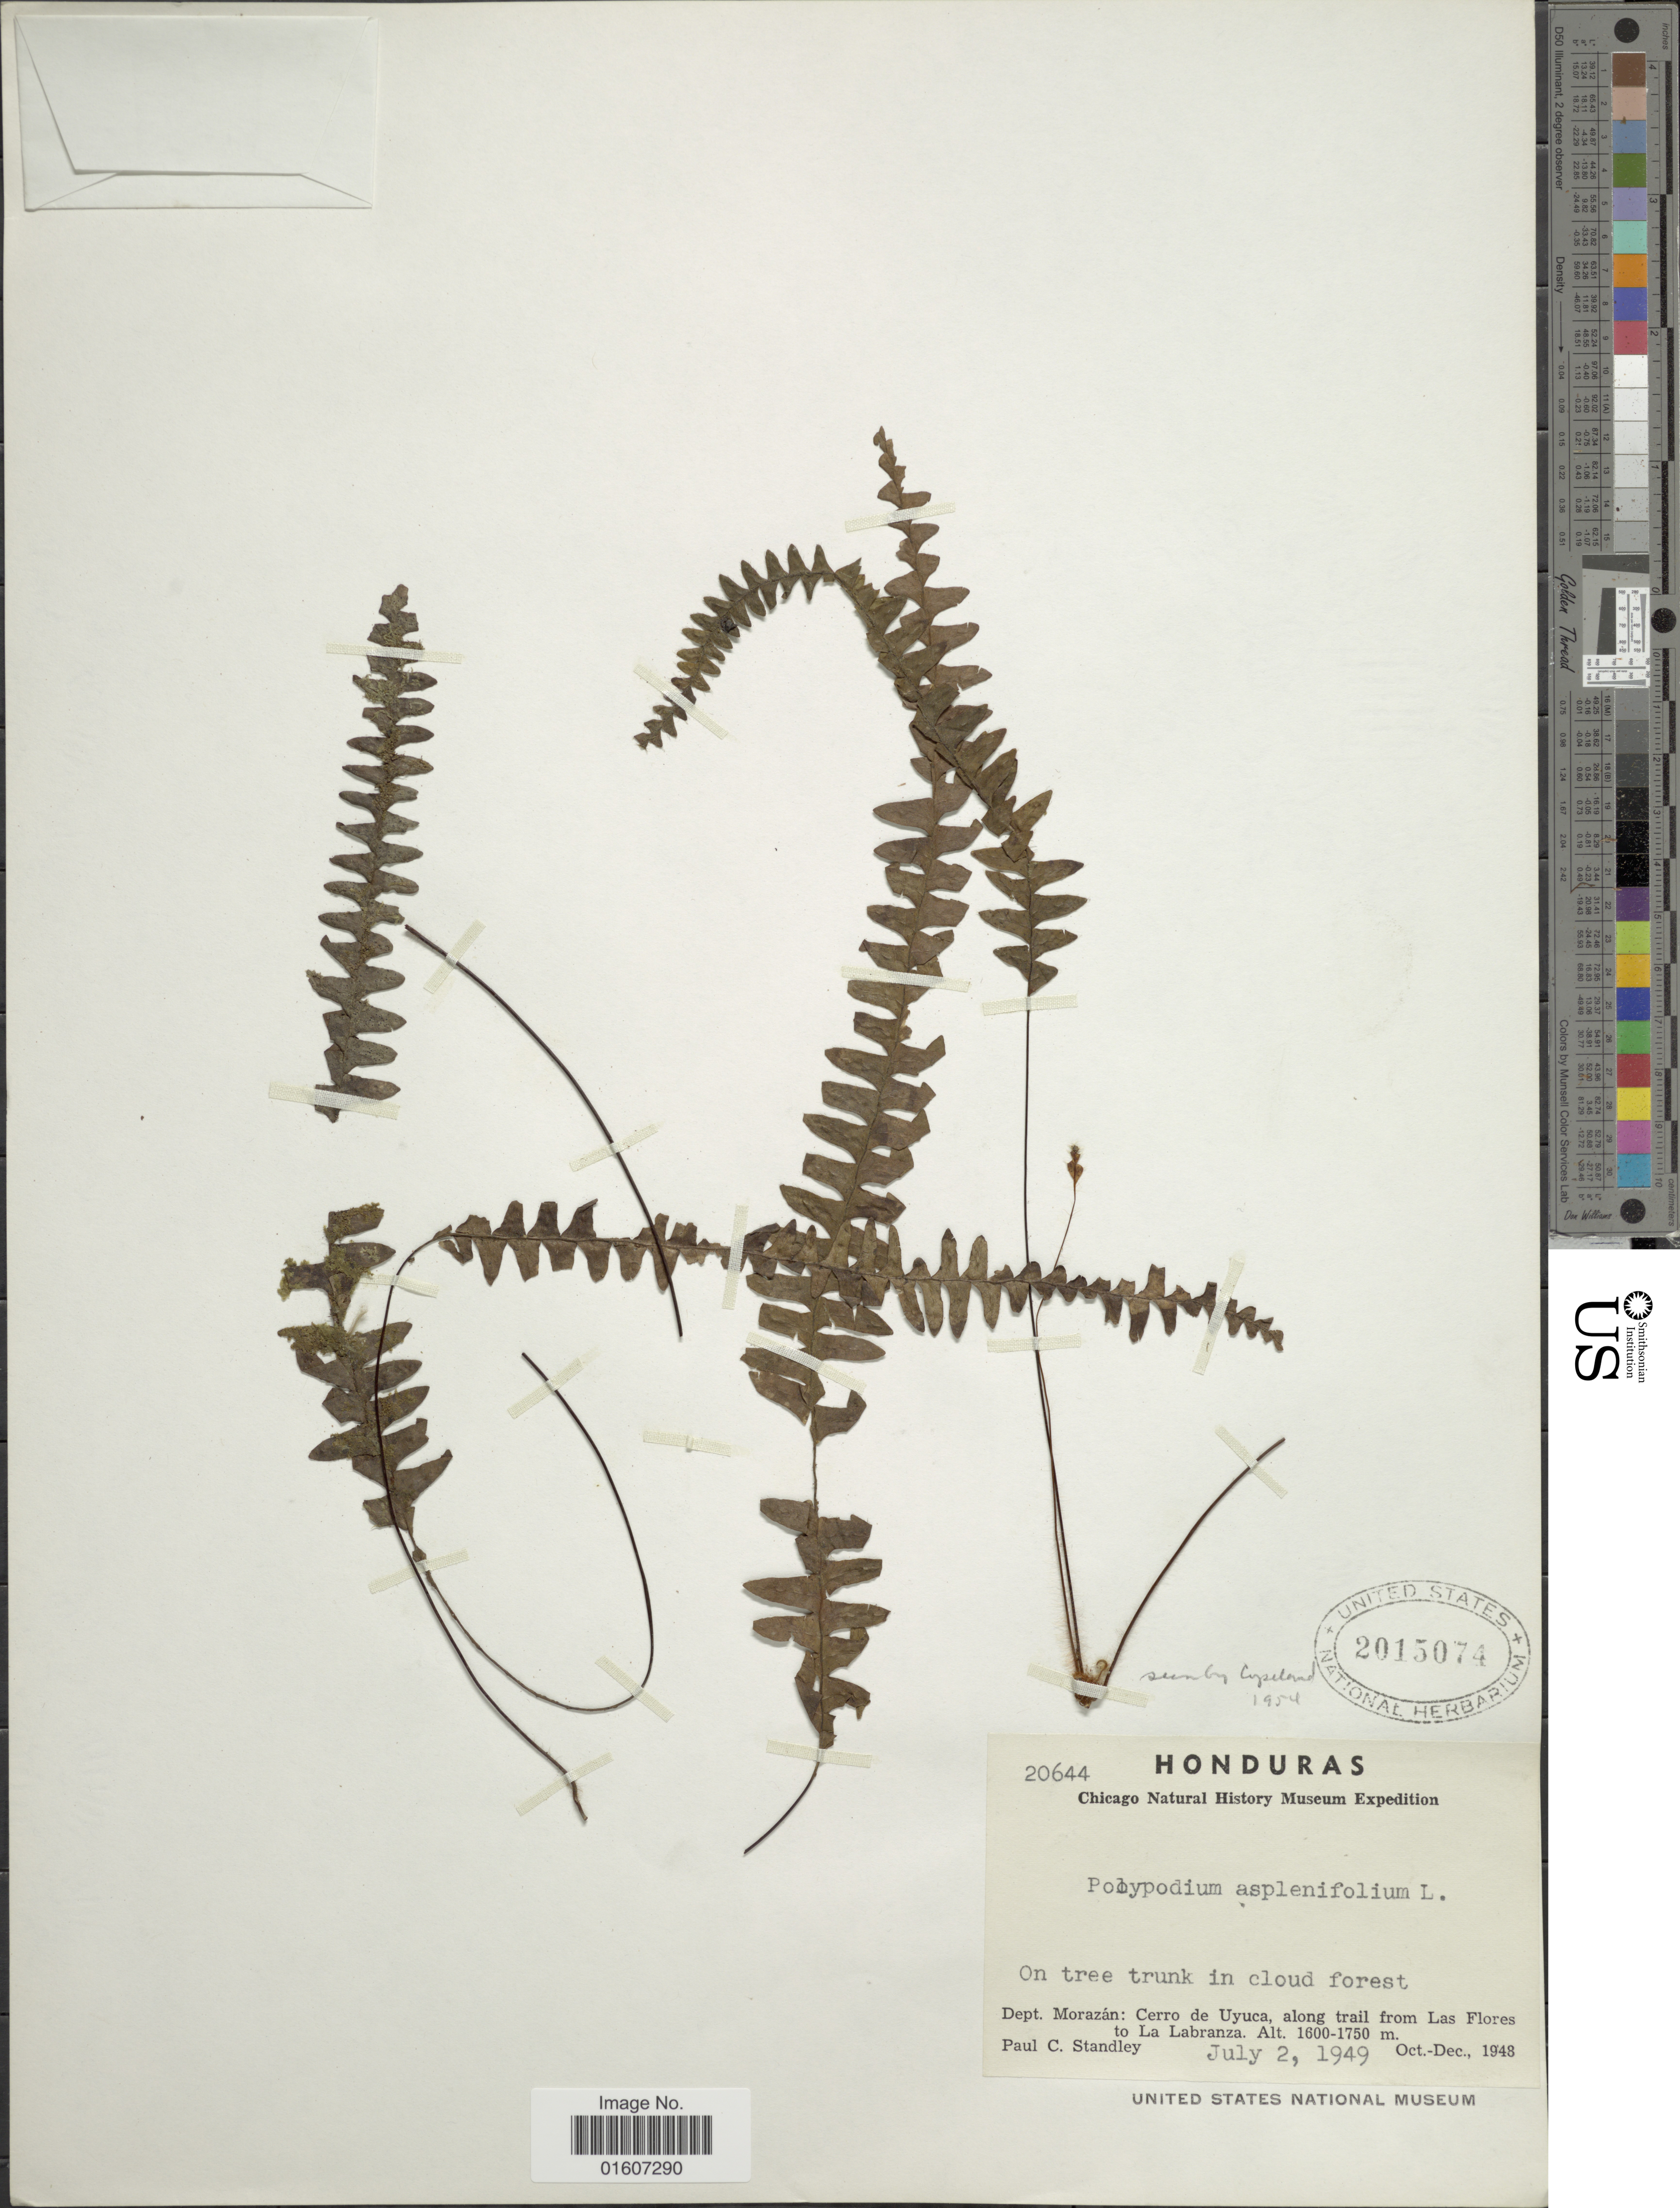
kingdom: Plantae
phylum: Tracheophyta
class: Polypodiopsida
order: Polypodiales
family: Polypodiaceae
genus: Terpsichore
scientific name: Terpsichore asplenifolia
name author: (L.) A.R. Sm.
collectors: P. C. Standley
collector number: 20644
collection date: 1949-07-02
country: Honduras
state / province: Fco. Morazán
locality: Dept. Morazán: Cerro de Uyuca, along trail from Las Flores to La Labranza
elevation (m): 1600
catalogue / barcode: US 2015074